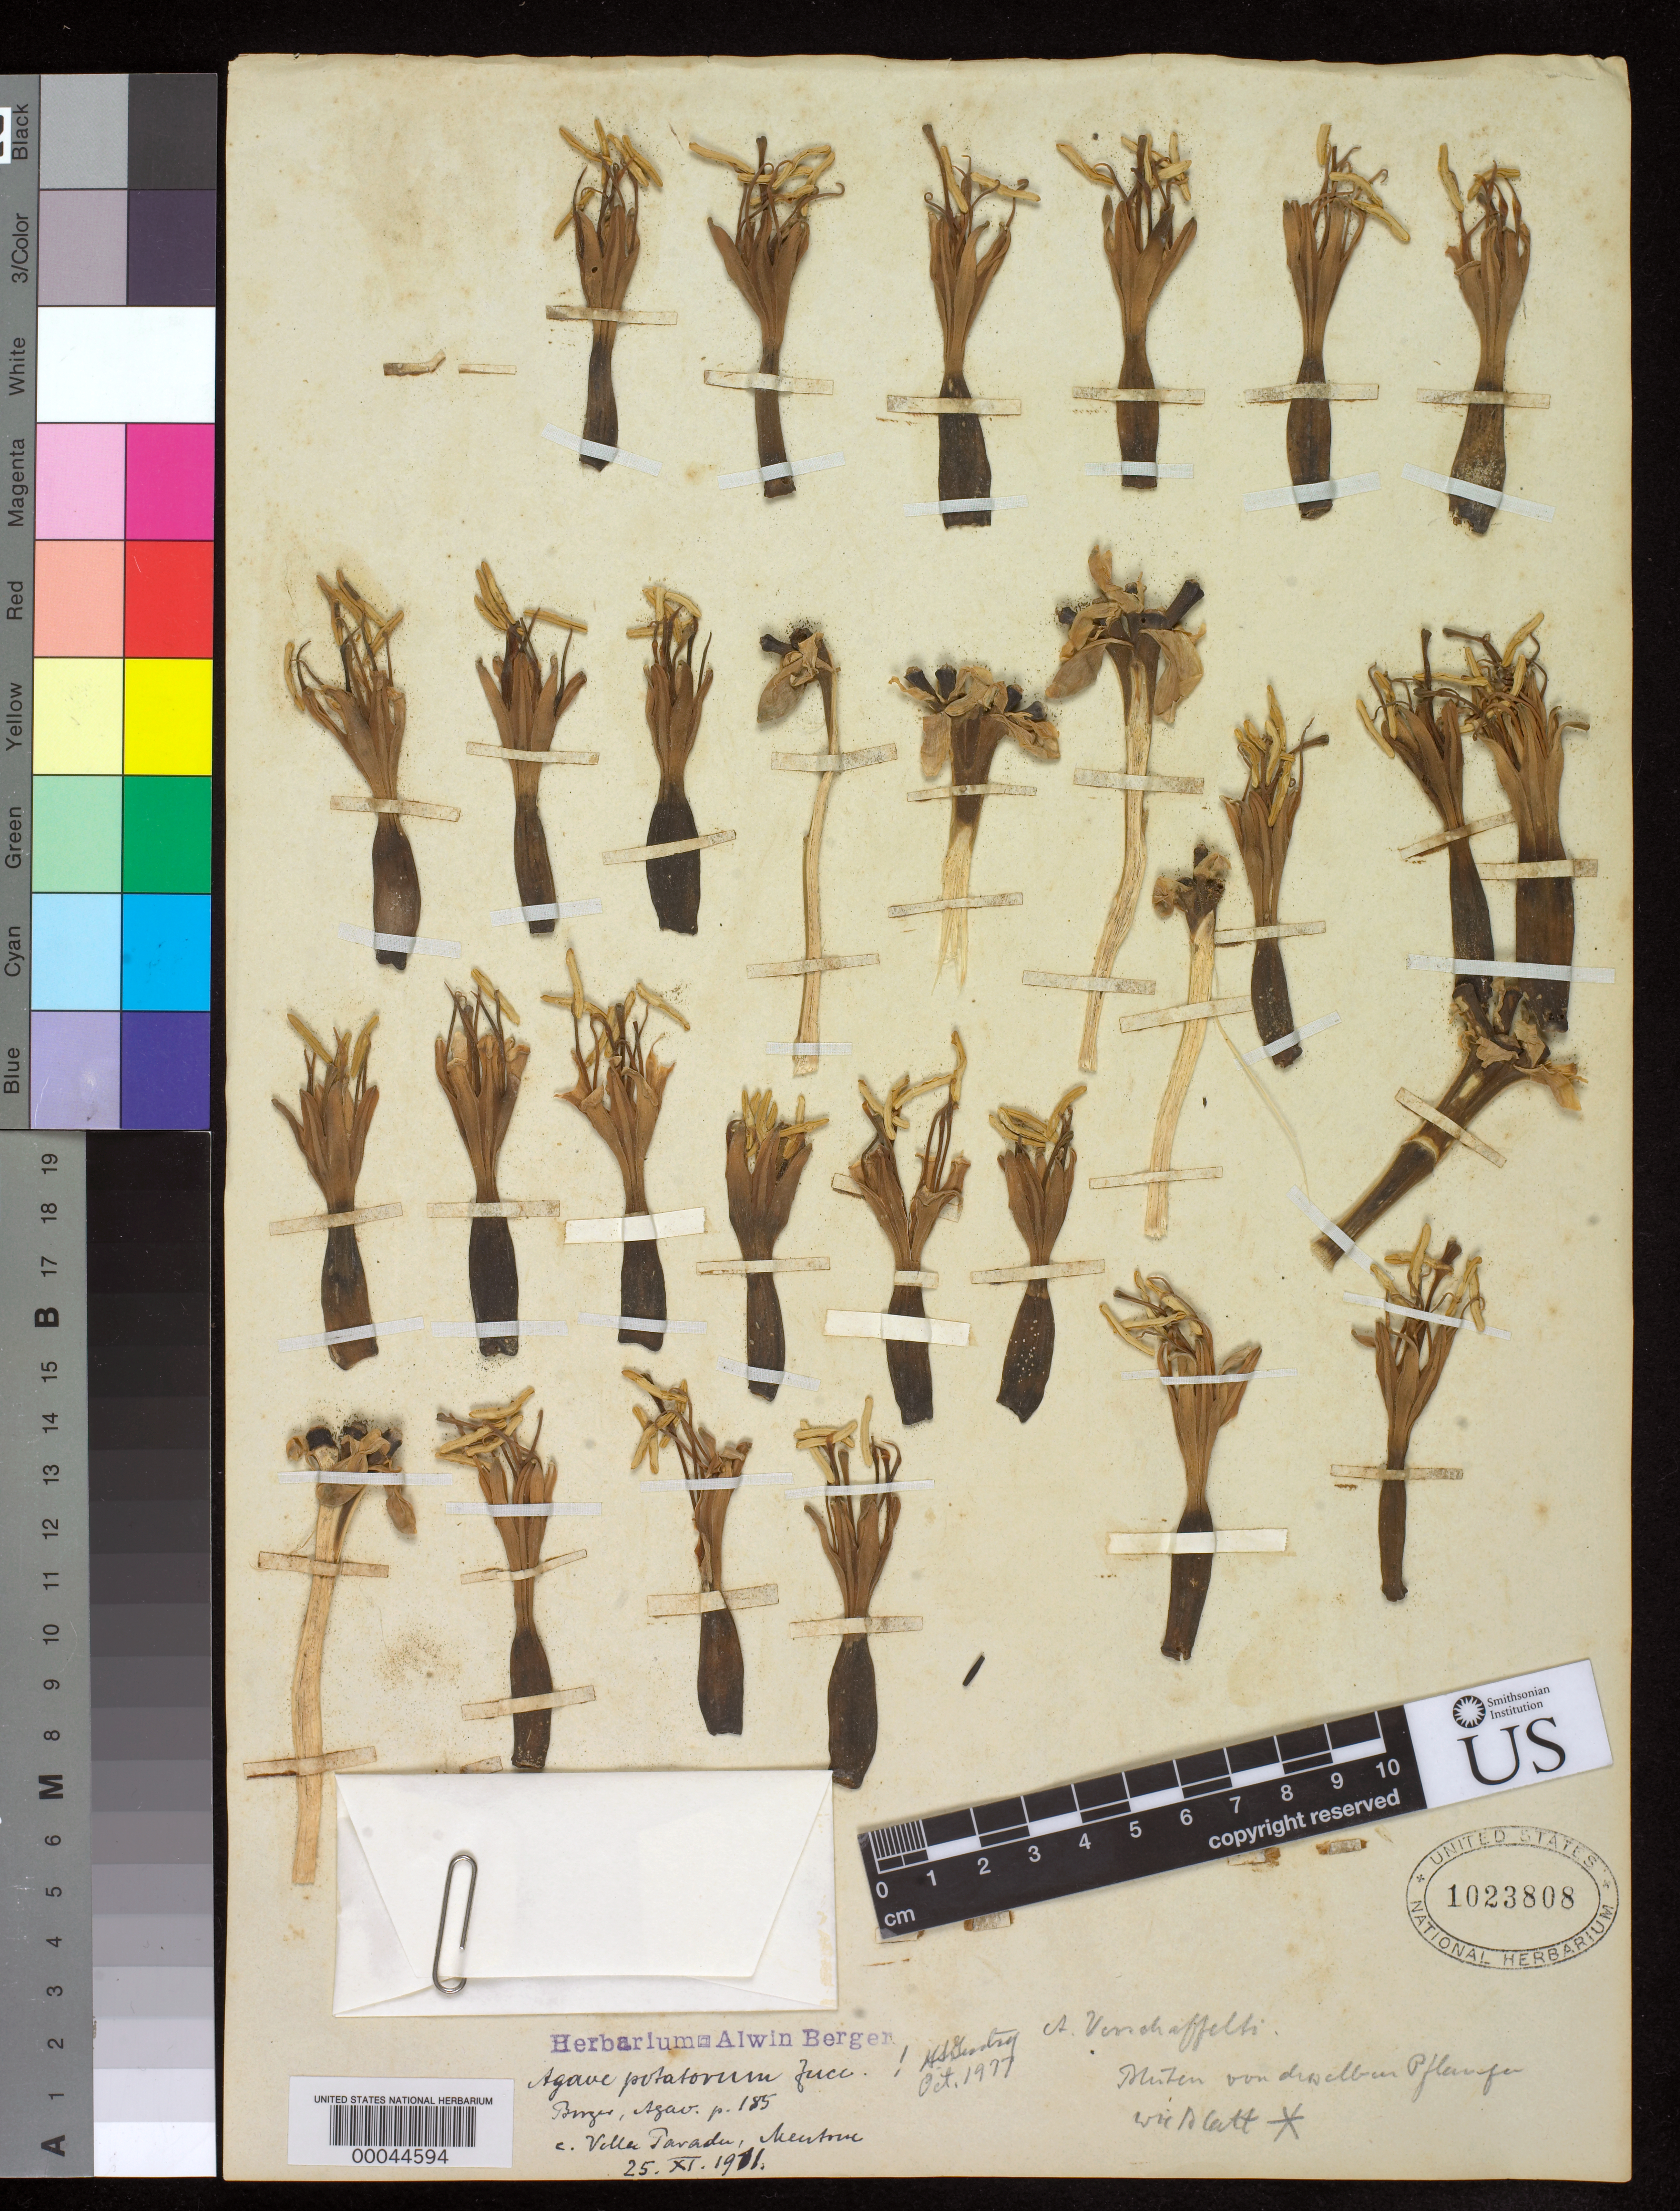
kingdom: Plantae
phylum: Tracheophyta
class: Liliopsida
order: Asparagales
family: Asparagaceae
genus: Agave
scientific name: Agave potatorum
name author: Zucc.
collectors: ex herb. A. Berger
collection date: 1909-06-02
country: Mexico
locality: Cultivated at La Mortola, Italy.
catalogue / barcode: US 1023808